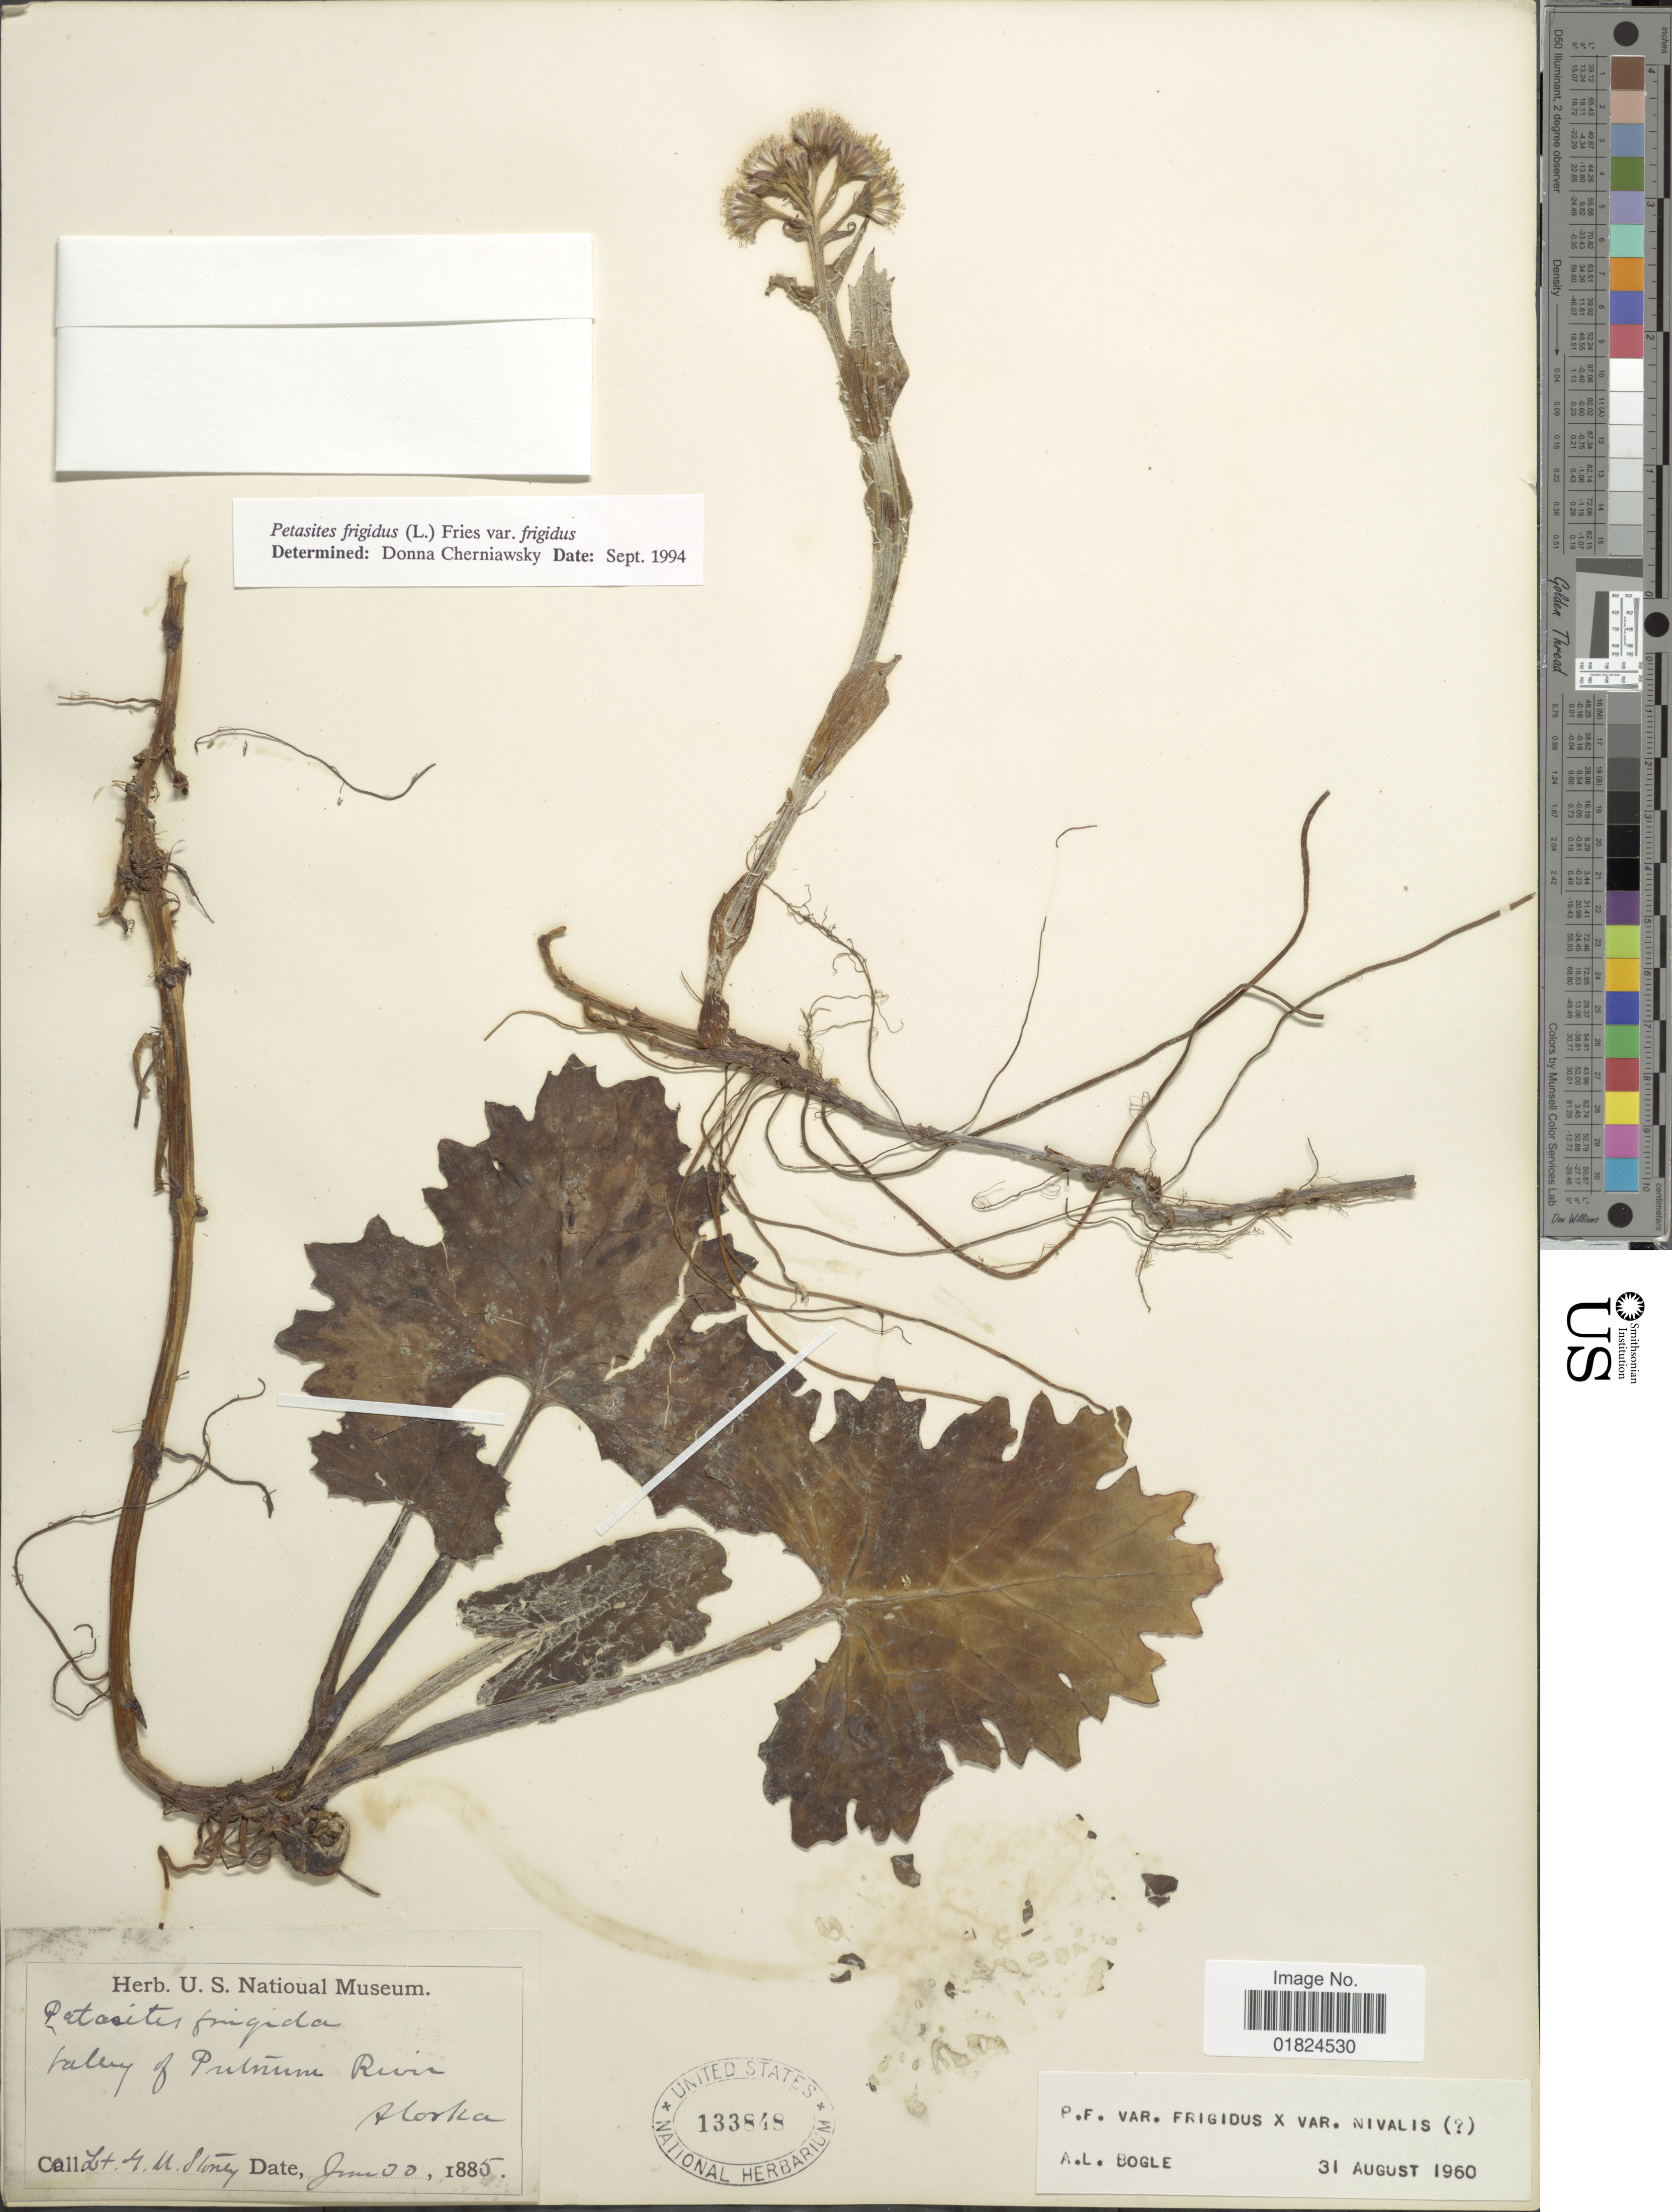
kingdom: Plantae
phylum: Tracheophyta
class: Magnoliopsida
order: Asterales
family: Asteraceae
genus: Petasites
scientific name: Petasites frigidus var. frigidus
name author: (L.) Fr.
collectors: G. Stoney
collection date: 1885-06-30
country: United States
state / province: Alaska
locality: Valley of Putnum River.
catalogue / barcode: US 133848